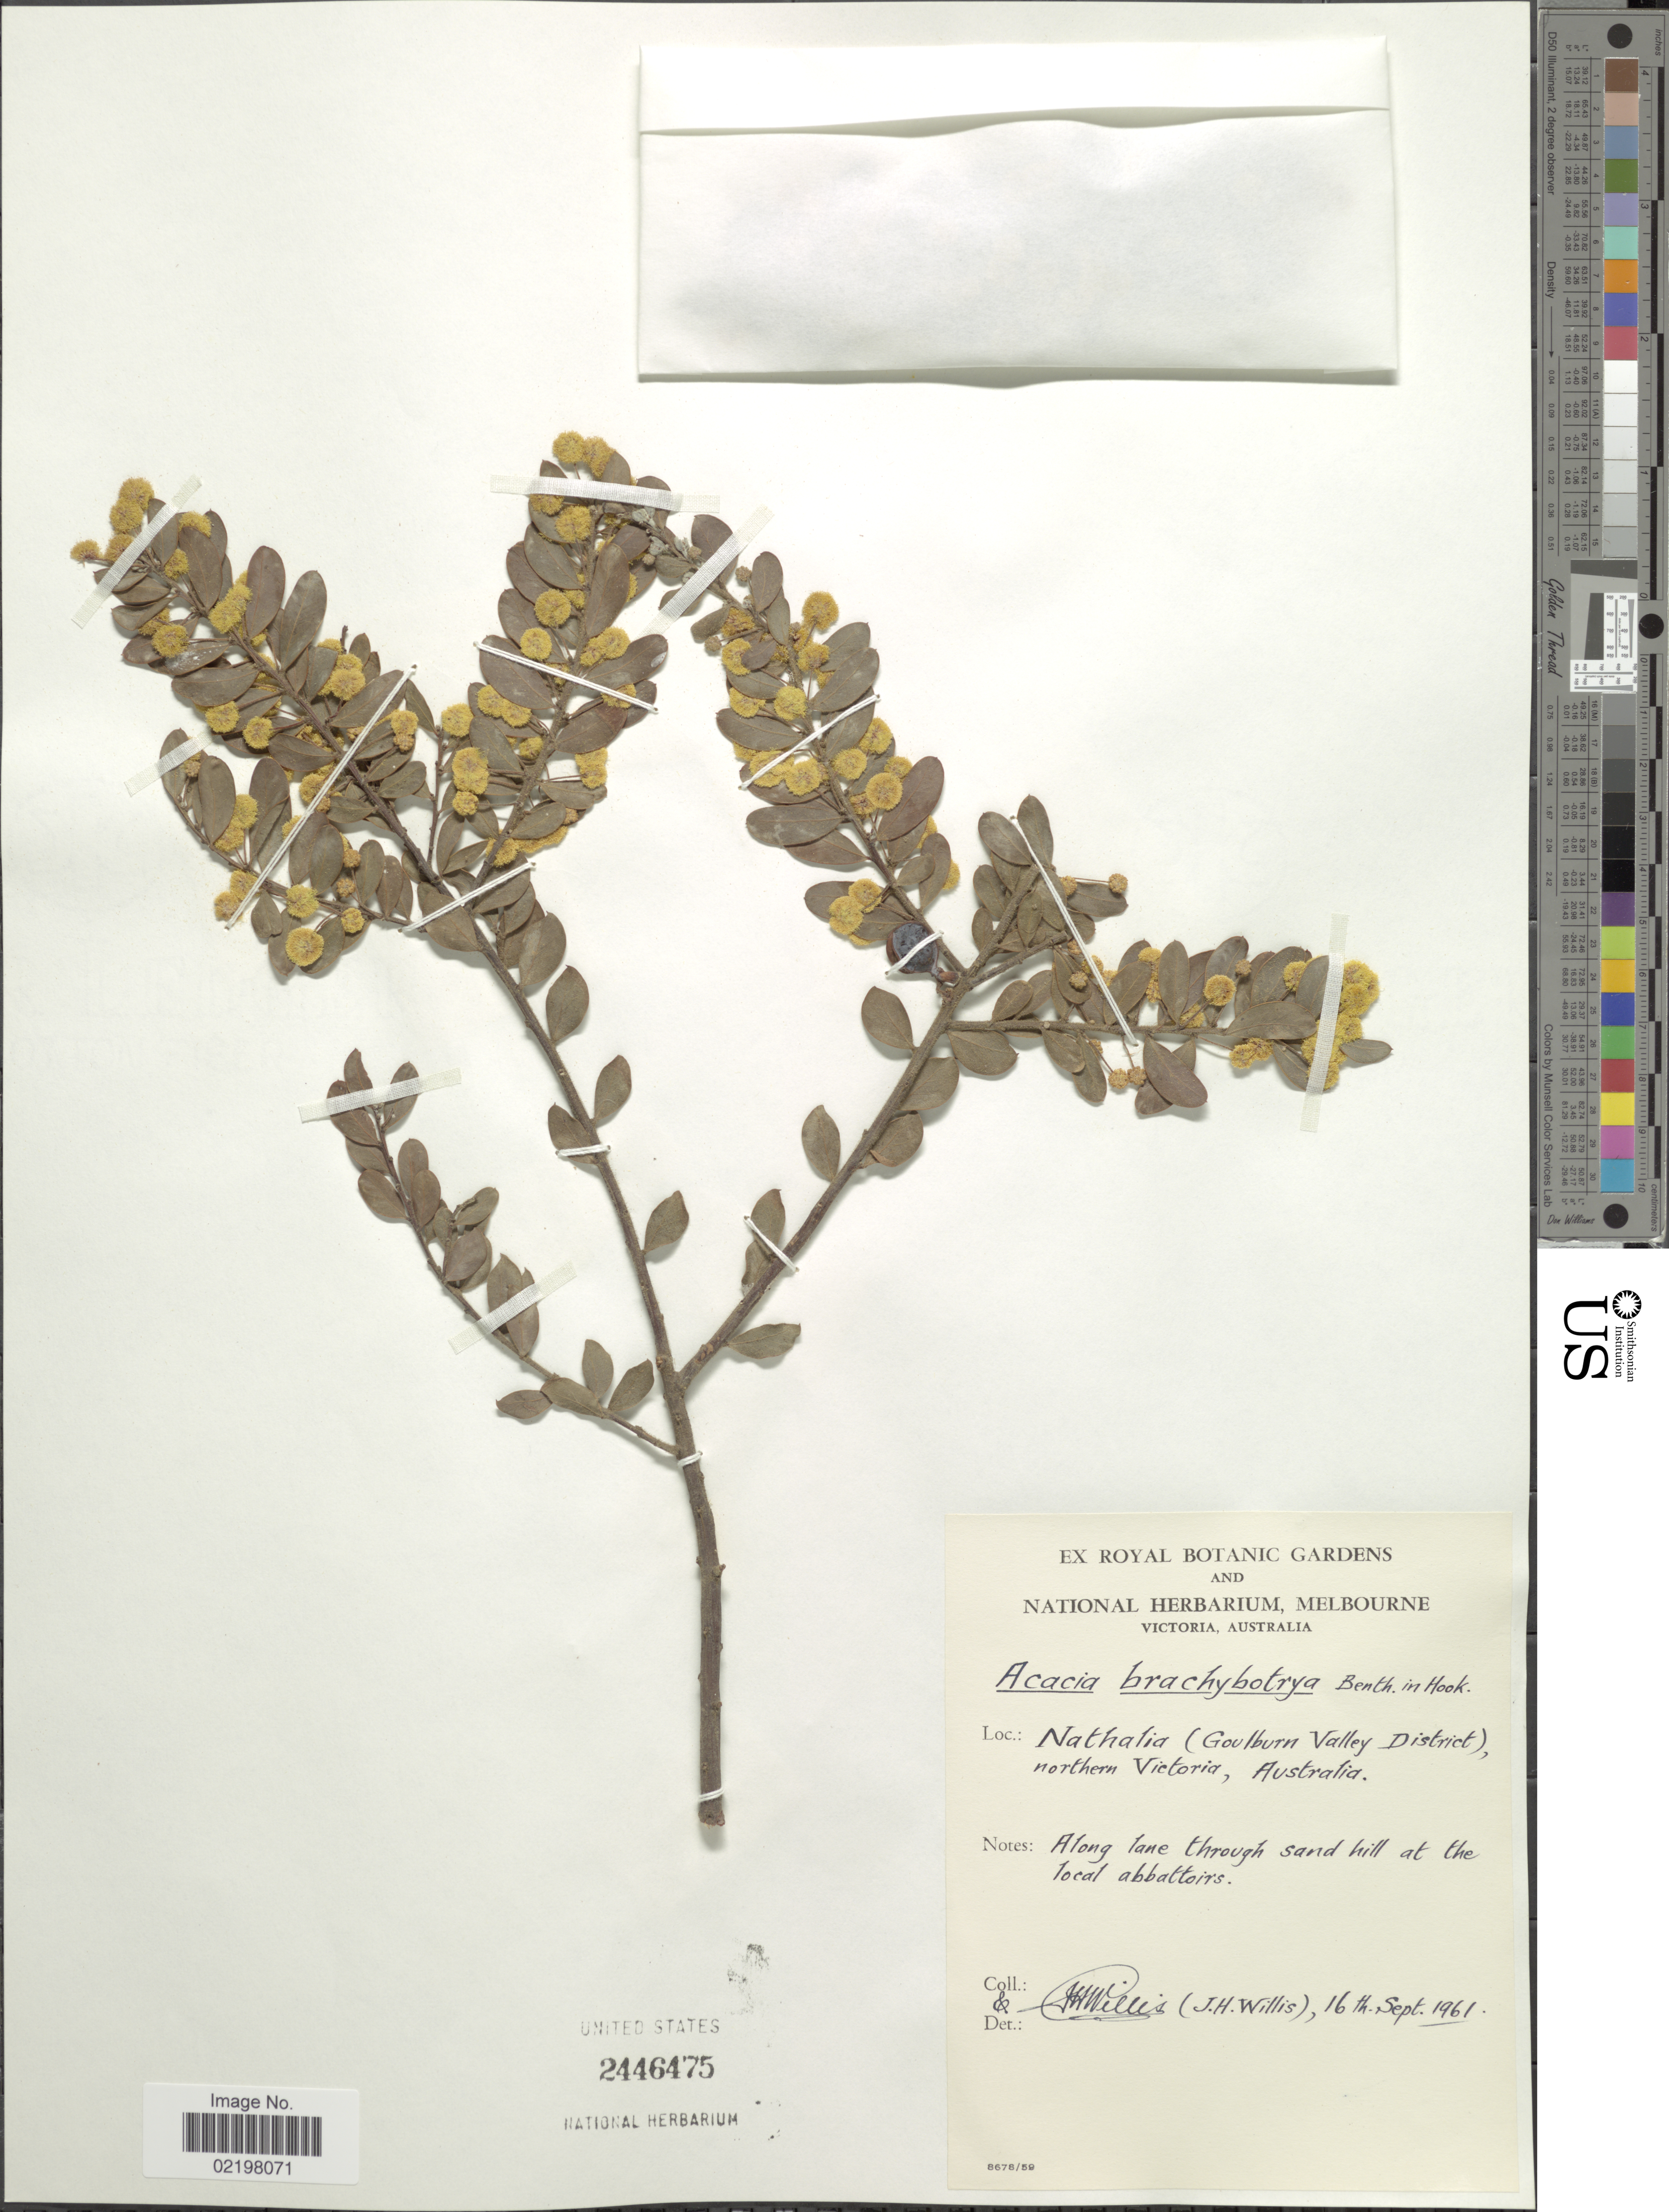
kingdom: Plantae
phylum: Tracheophyta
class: Magnoliopsida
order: Fabales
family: Fabaceae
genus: Acacia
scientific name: Acacia brachybotrya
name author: Benth.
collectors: J. Willis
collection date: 1961-09-16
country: Australia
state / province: Victoria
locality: Nathalia (Goulburn Valley District), northern Victoria, Australia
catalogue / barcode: US 2446475